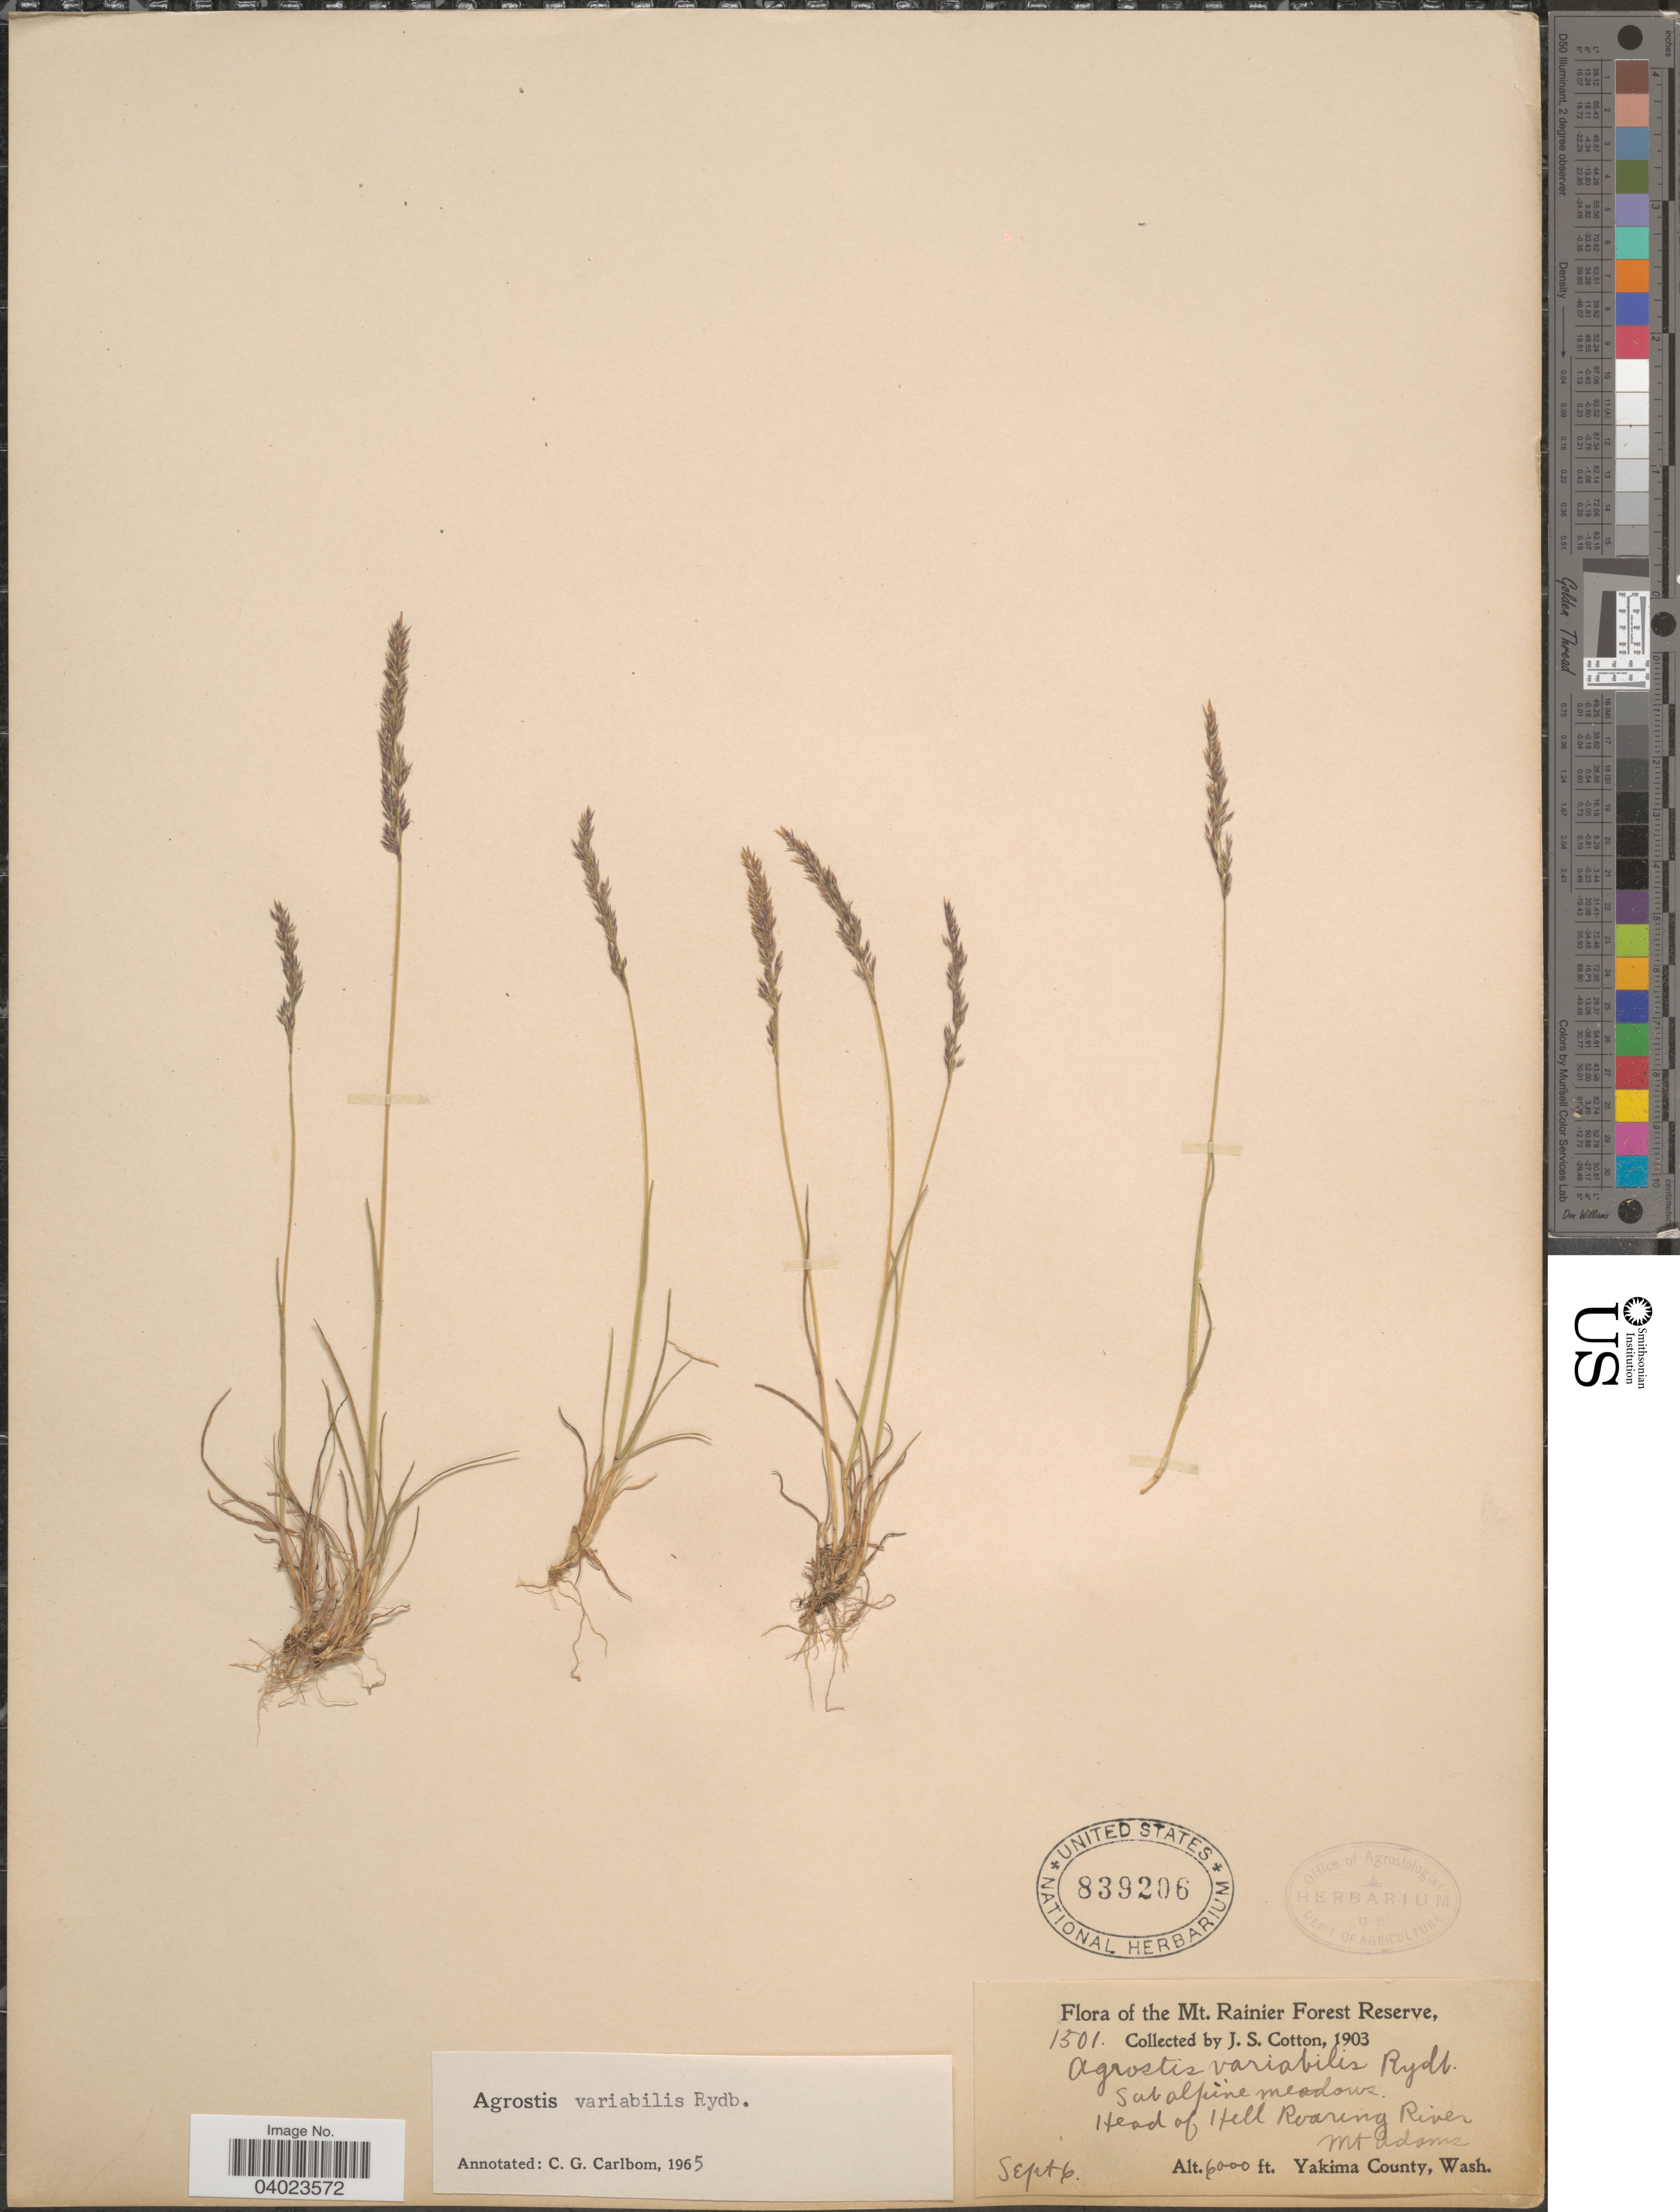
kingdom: Plantae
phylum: Tracheophyta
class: Liliopsida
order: Poales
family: Poaceae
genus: Agrostis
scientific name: Agrostis variabilis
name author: Rydb.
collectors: J. S. Cotton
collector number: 1501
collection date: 1903-09-06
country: United States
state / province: Washington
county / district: Yakima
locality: The Mt. Rainier Forest Reserve. Head of Hell Roaring River. Mt. Adams. Yakima County.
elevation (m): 1829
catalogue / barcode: US 839206